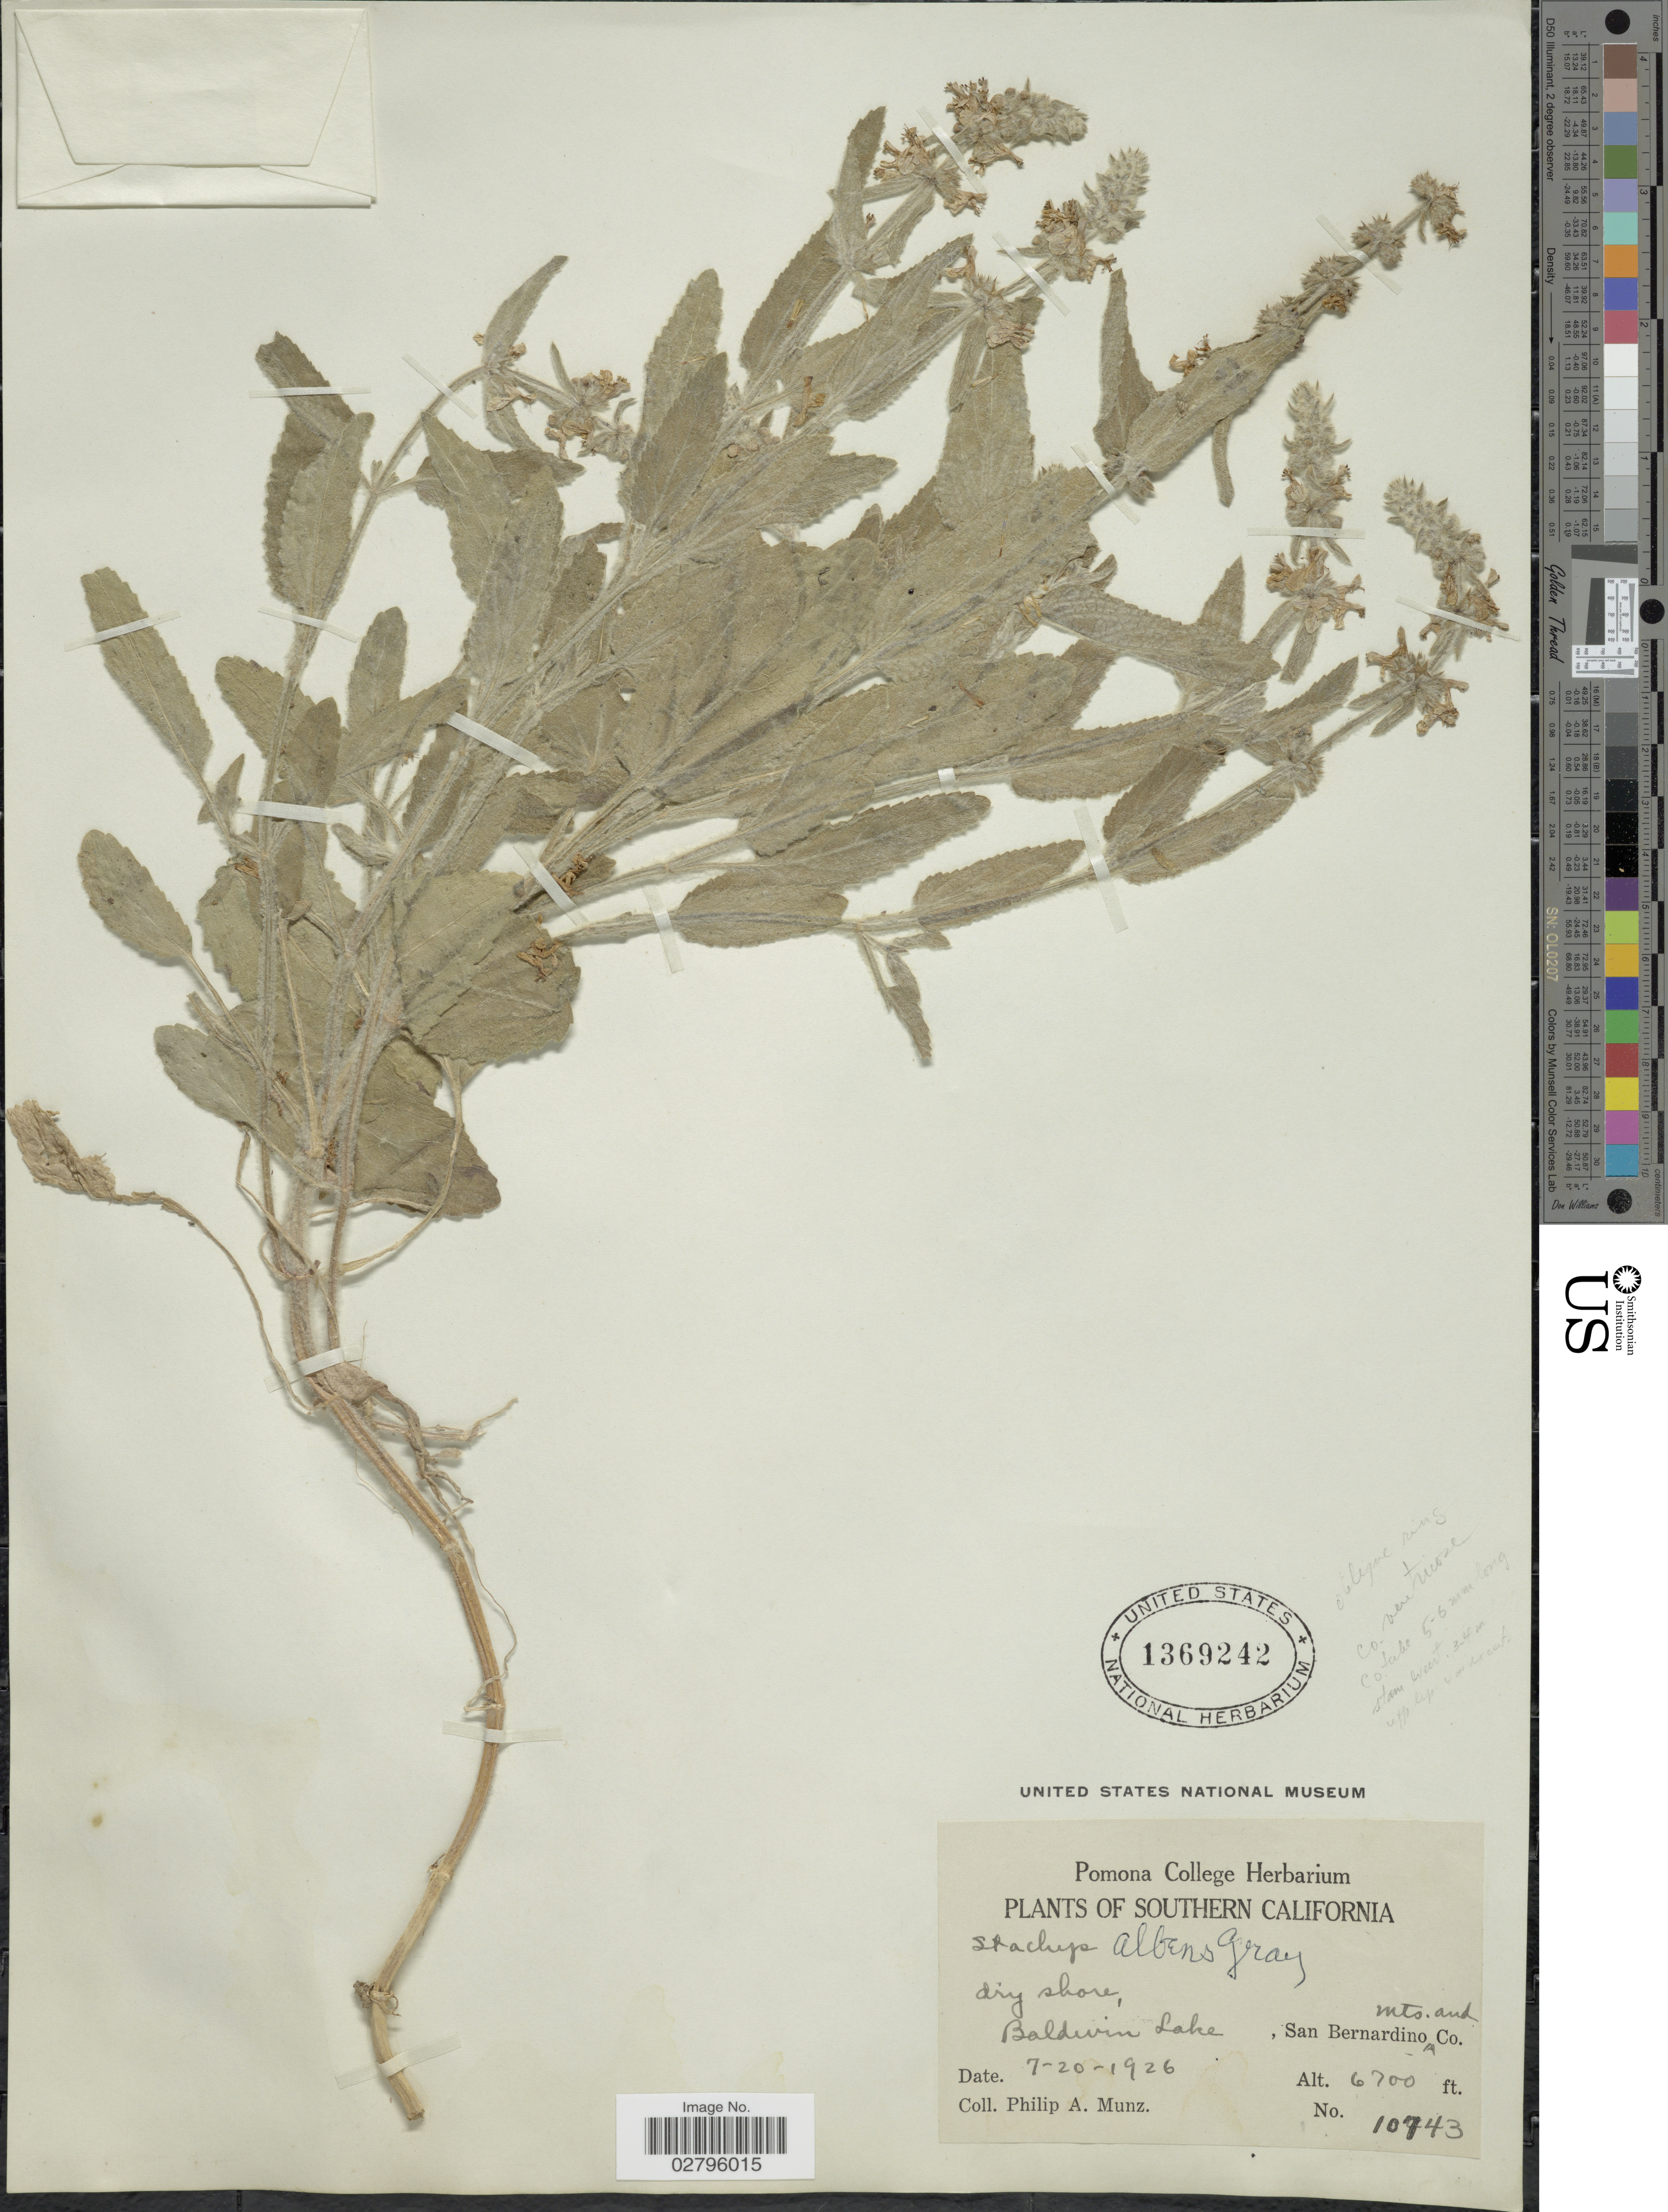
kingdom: Plantae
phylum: Tracheophyta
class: Magnoliopsida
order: Lamiales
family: Lamiaceae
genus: Stachys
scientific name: Stachys albens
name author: A. Gray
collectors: P. A. Munz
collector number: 10743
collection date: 1926-07-20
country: United States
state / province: California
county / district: San Bernardino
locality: Southern California, Baldwin Lake, San Bernardino mts and Co.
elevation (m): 2042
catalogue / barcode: US 1369242